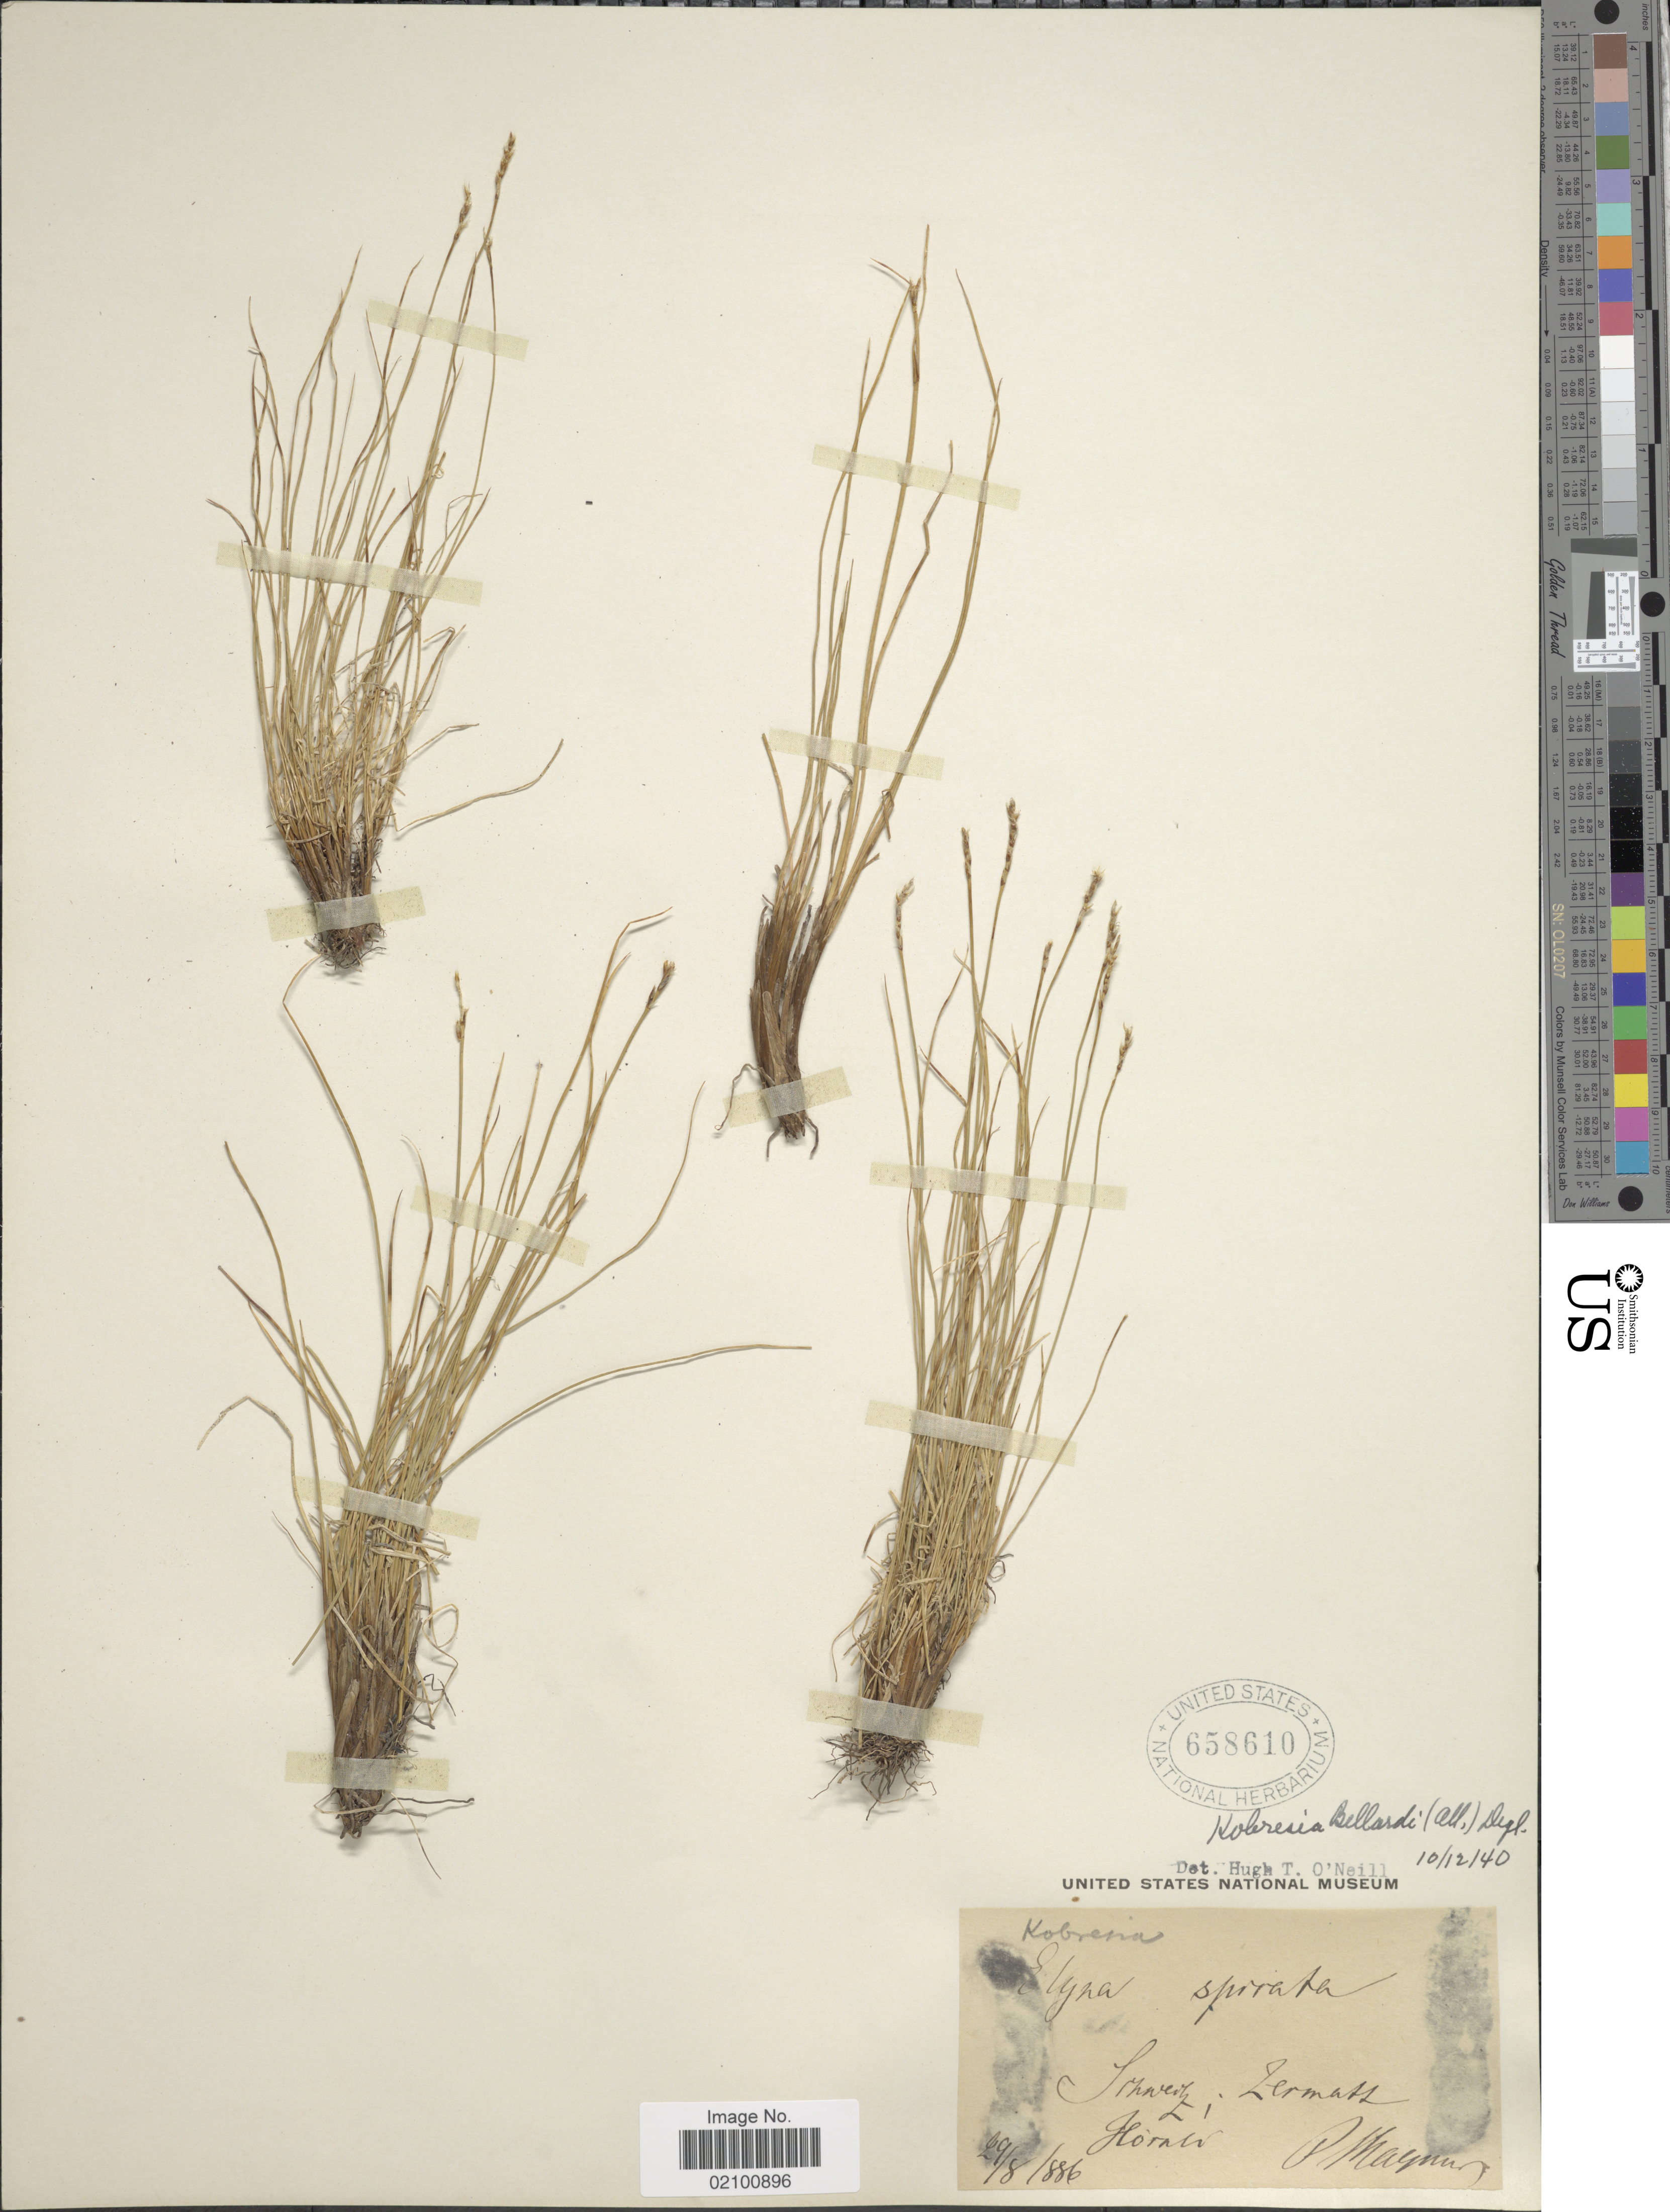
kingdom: Plantae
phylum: Tracheophyta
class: Liliopsida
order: Poales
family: Cyperaceae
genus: Carex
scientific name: Carex myosuroides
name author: Vill.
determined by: Strong, M. T., (US), Smithsonian Institution - National Museum of Natural History (UNITED STATES)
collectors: P. Magnus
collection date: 1886-08-29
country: Switzerland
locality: Schweiz, Zermatt, Horner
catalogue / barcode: US 658610